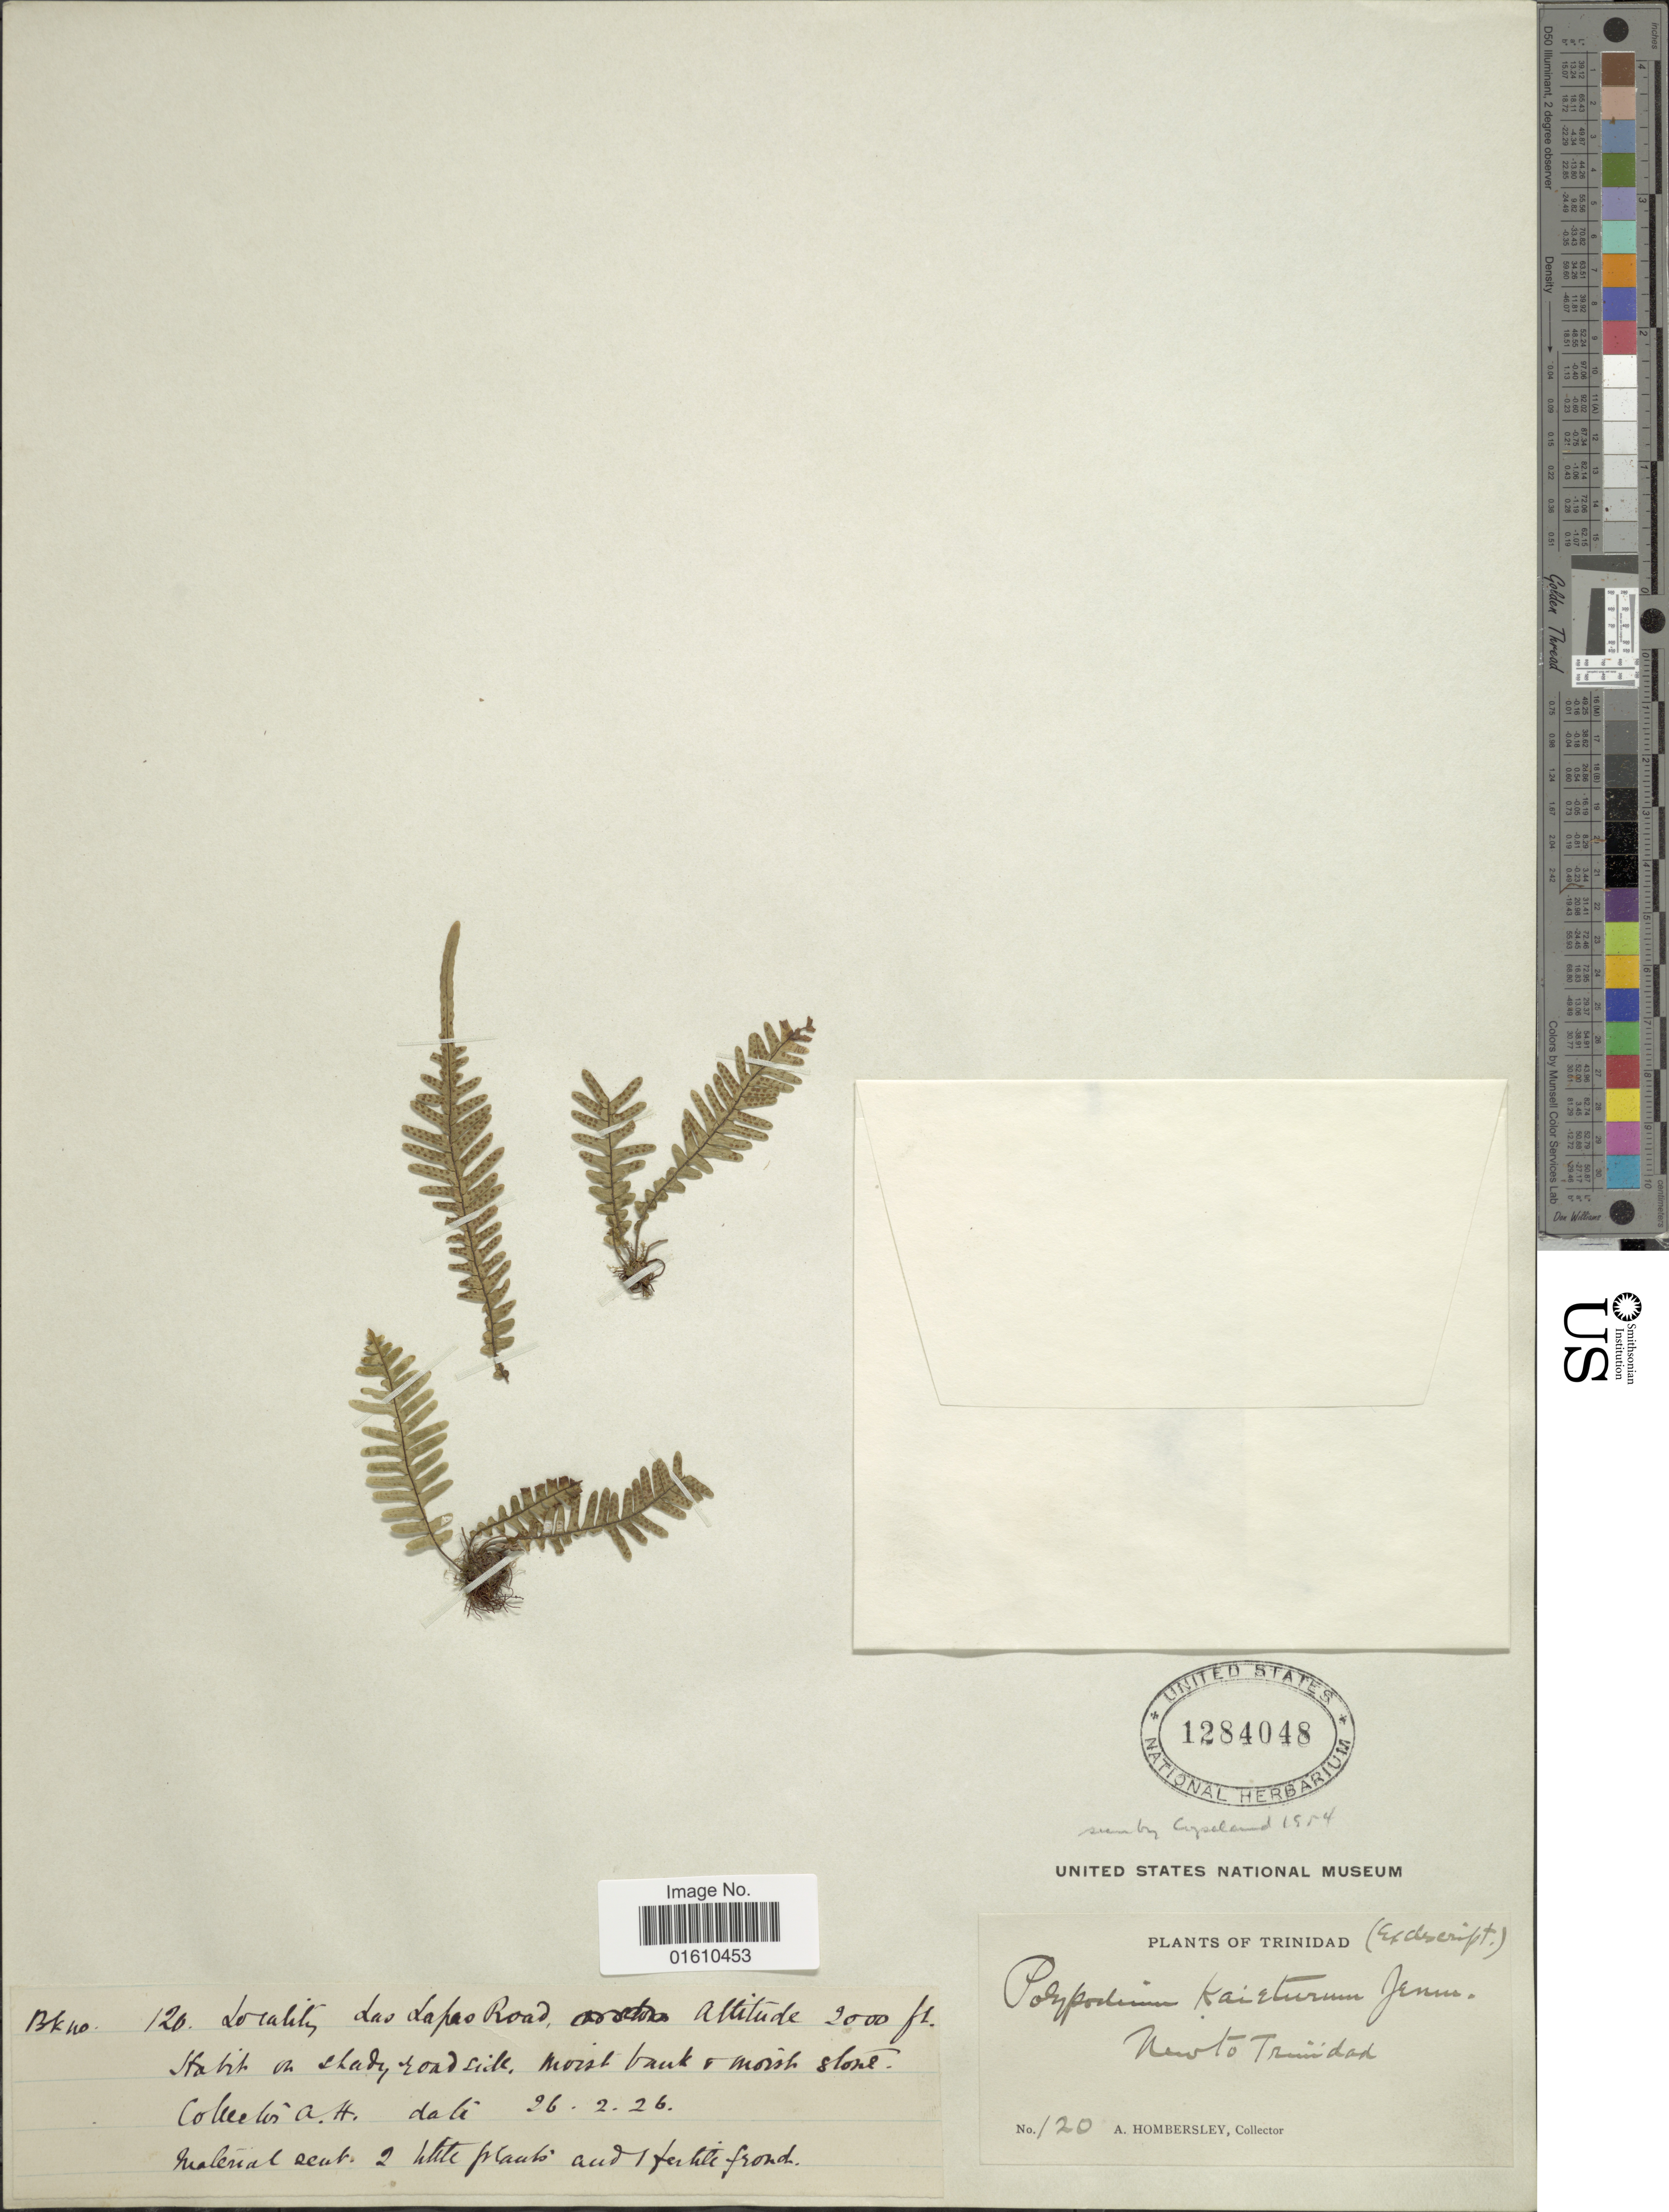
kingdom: Plantae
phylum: Tracheophyta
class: Polypodiopsida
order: Polypodiales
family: Polypodiaceae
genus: Lellingeria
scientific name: Lellingeria kaieteura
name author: (Jenman) Labiak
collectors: A. Hombersley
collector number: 120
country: Trinidad and Tobago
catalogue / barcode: US 1284048